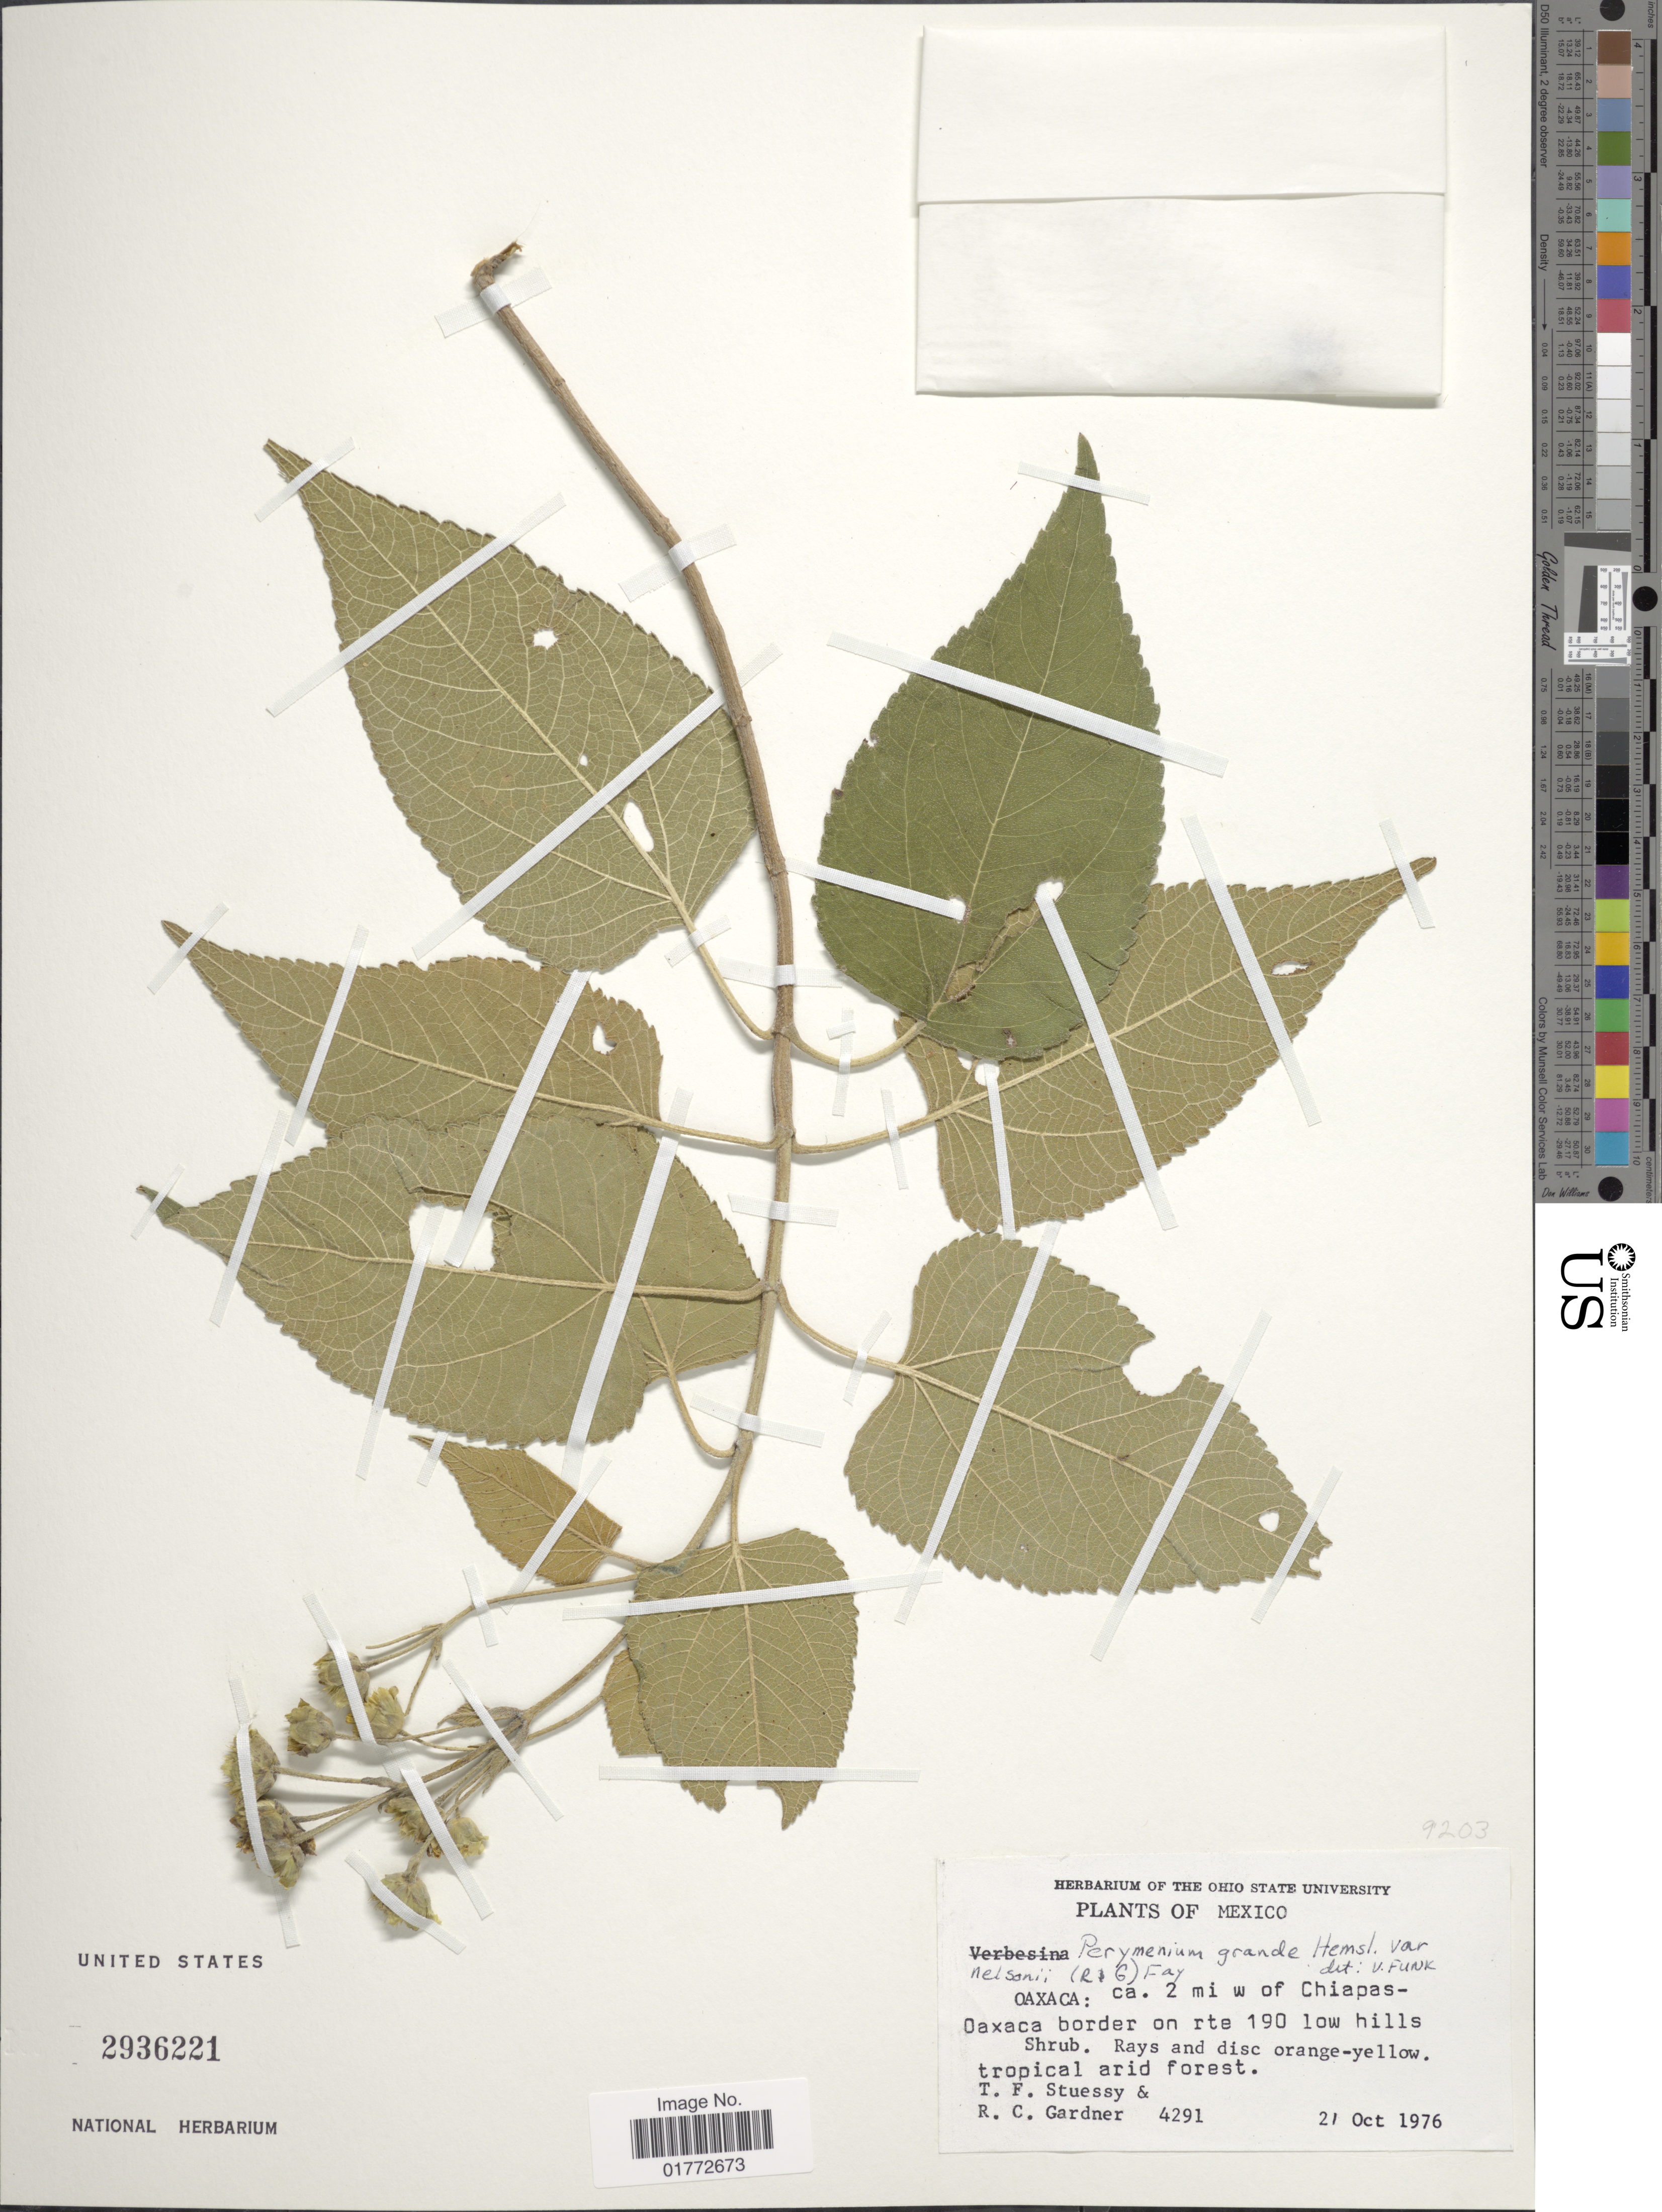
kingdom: Plantae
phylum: Tracheophyta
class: Magnoliopsida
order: Asterales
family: Asteraceae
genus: Perymenium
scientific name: Perymenium grande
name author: Hemsl.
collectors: T. Stuessy & R. C. Gardner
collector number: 4291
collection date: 1976-10-27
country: Mexico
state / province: Oaxaca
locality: Ca. 2 mi w of Chiapas- Oaxaca border on rte 190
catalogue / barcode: US 2936221